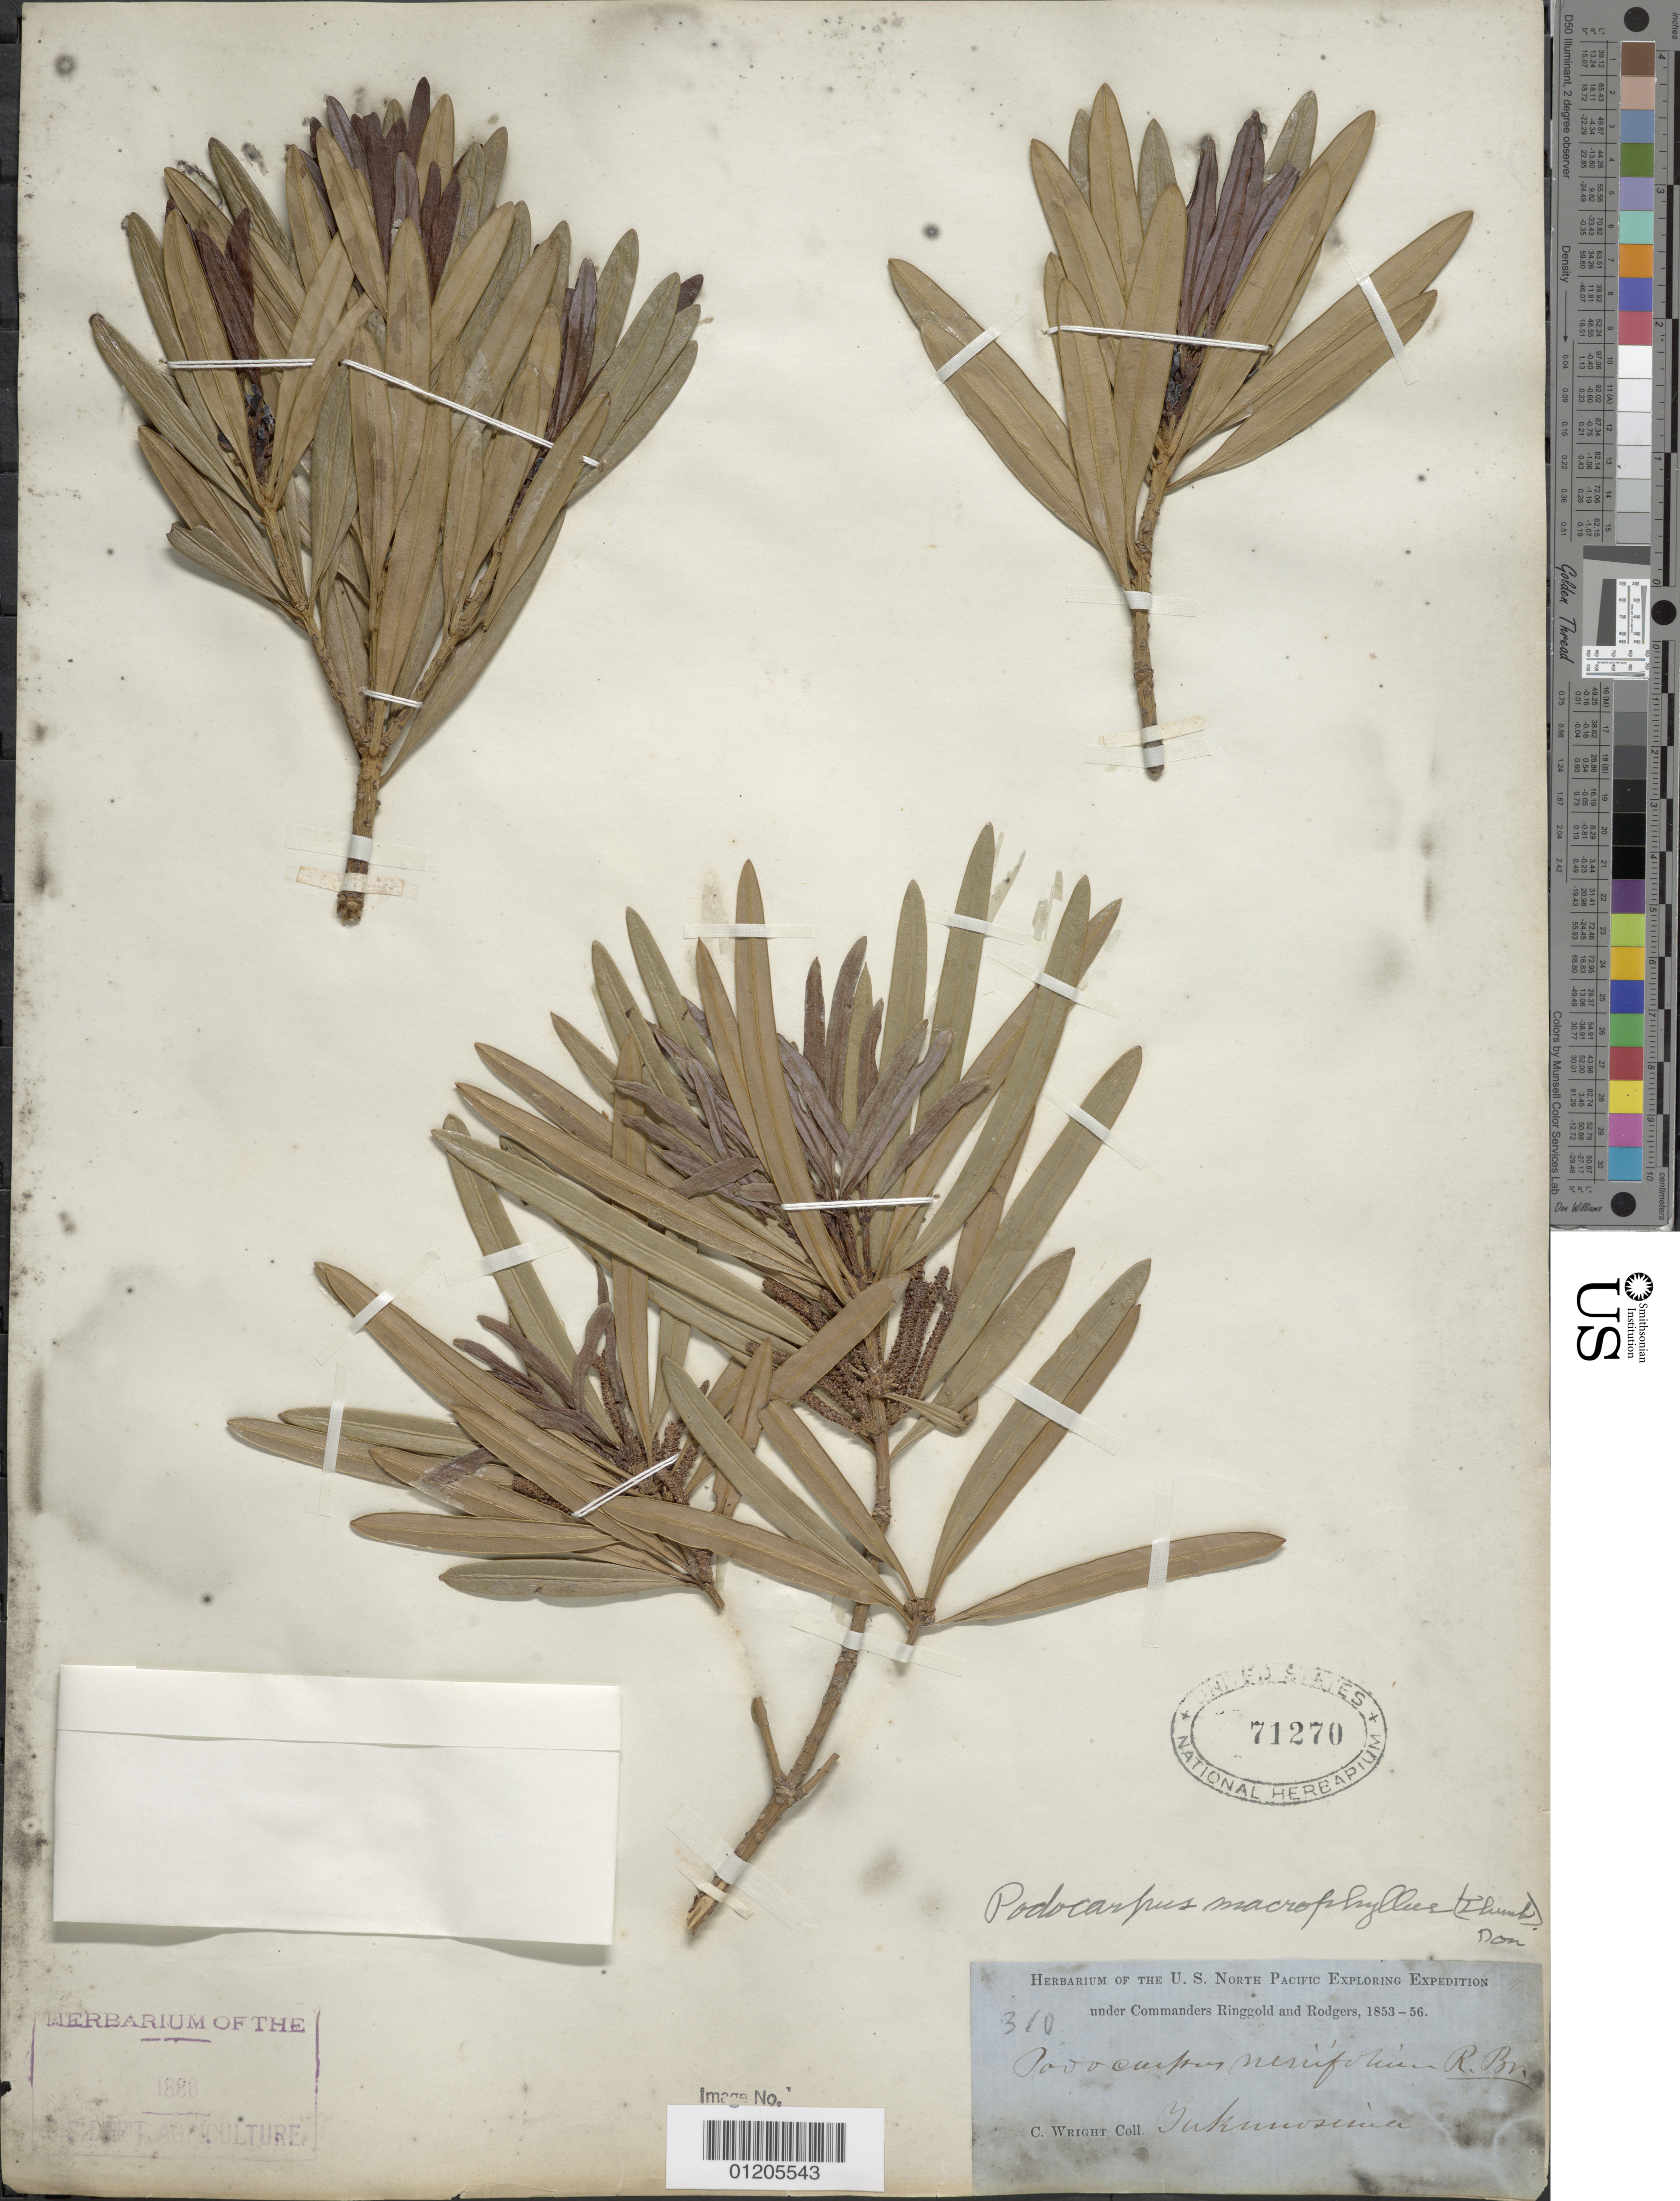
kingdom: Plantae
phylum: Tracheophyta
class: Pinopsida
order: Pinales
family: Podocarpaceae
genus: Podocarpus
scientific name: Podocarpus macrophyllus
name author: (Thunb.) Sweet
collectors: C. Wright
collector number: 310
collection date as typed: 1853 to -- --- 1856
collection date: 1853/1856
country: Japan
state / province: Hukusima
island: Honshu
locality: Fukushima.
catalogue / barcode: US 71270